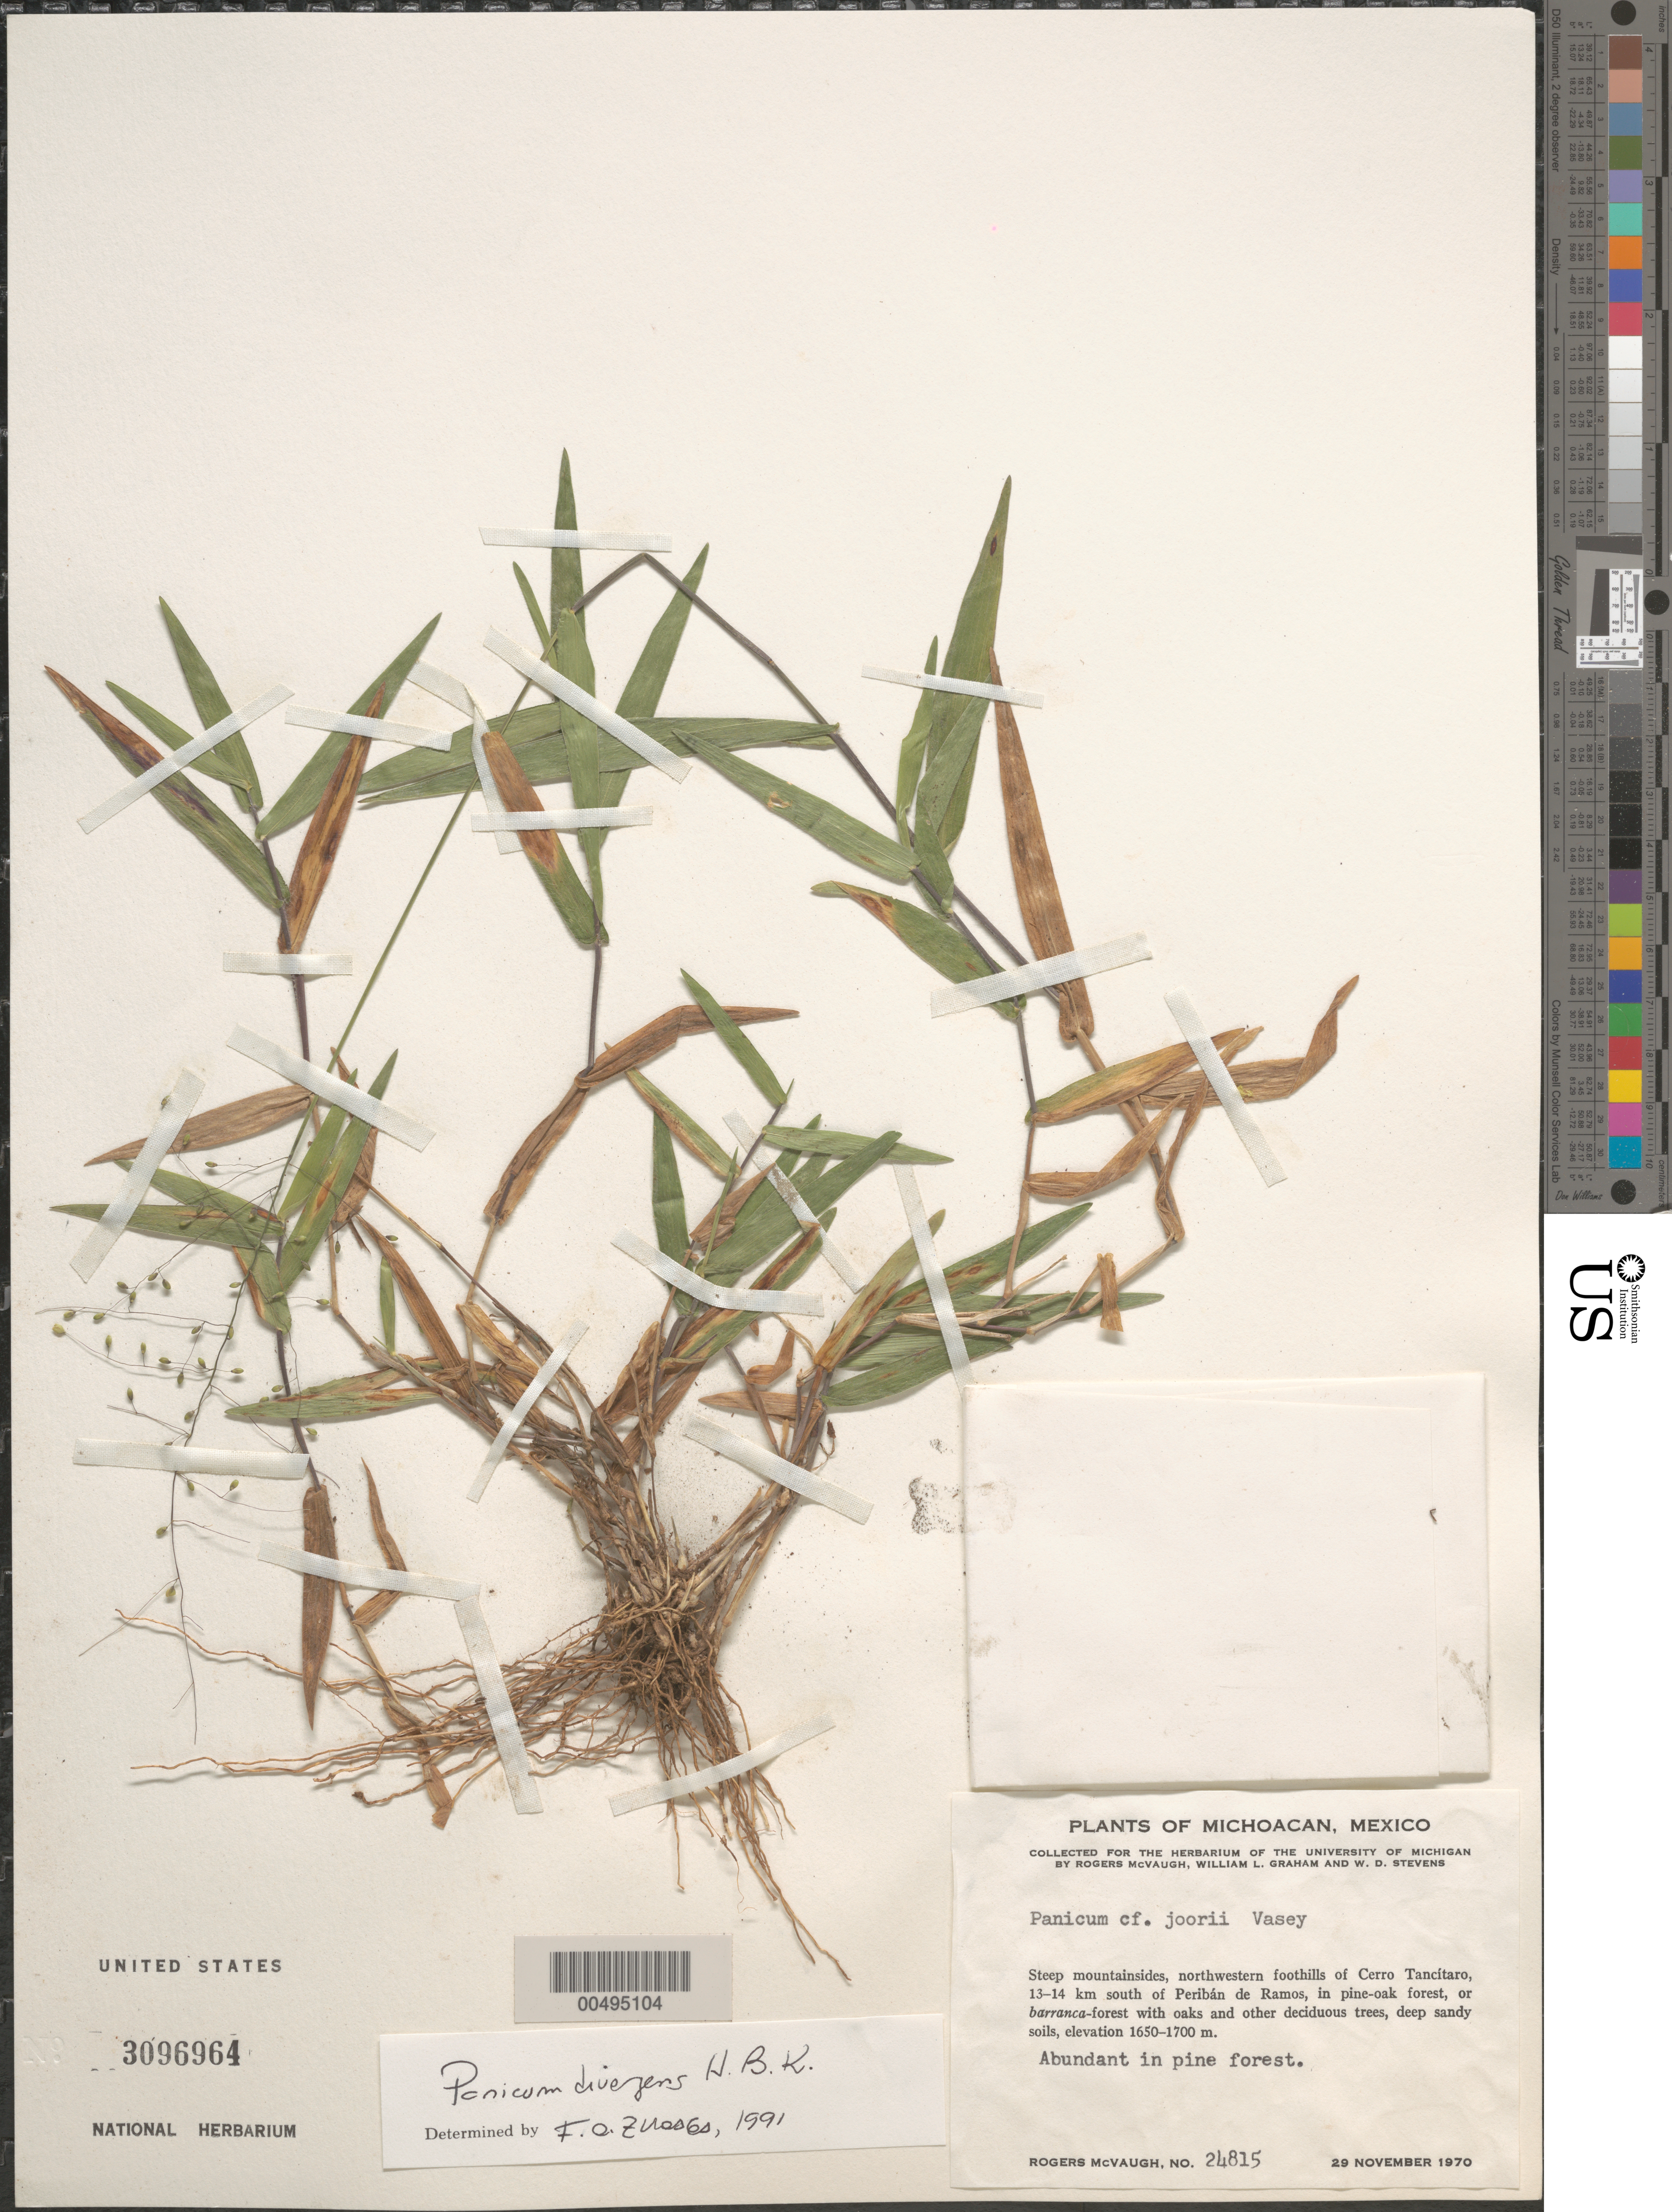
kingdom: Plantae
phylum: Tracheophyta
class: Liliopsida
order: Poales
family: Poaceae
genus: Panicum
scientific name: Panicum divergens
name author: Kunth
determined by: Zuloaga, F. O.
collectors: R. McVaugh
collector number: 24815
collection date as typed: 29 Nov 1970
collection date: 1970-11-29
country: Mexico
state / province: Michoacán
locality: NW foothills of Cerro Tancítaro, 13-14 km S of Periban de Ramos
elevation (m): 1650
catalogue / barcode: US 3096964